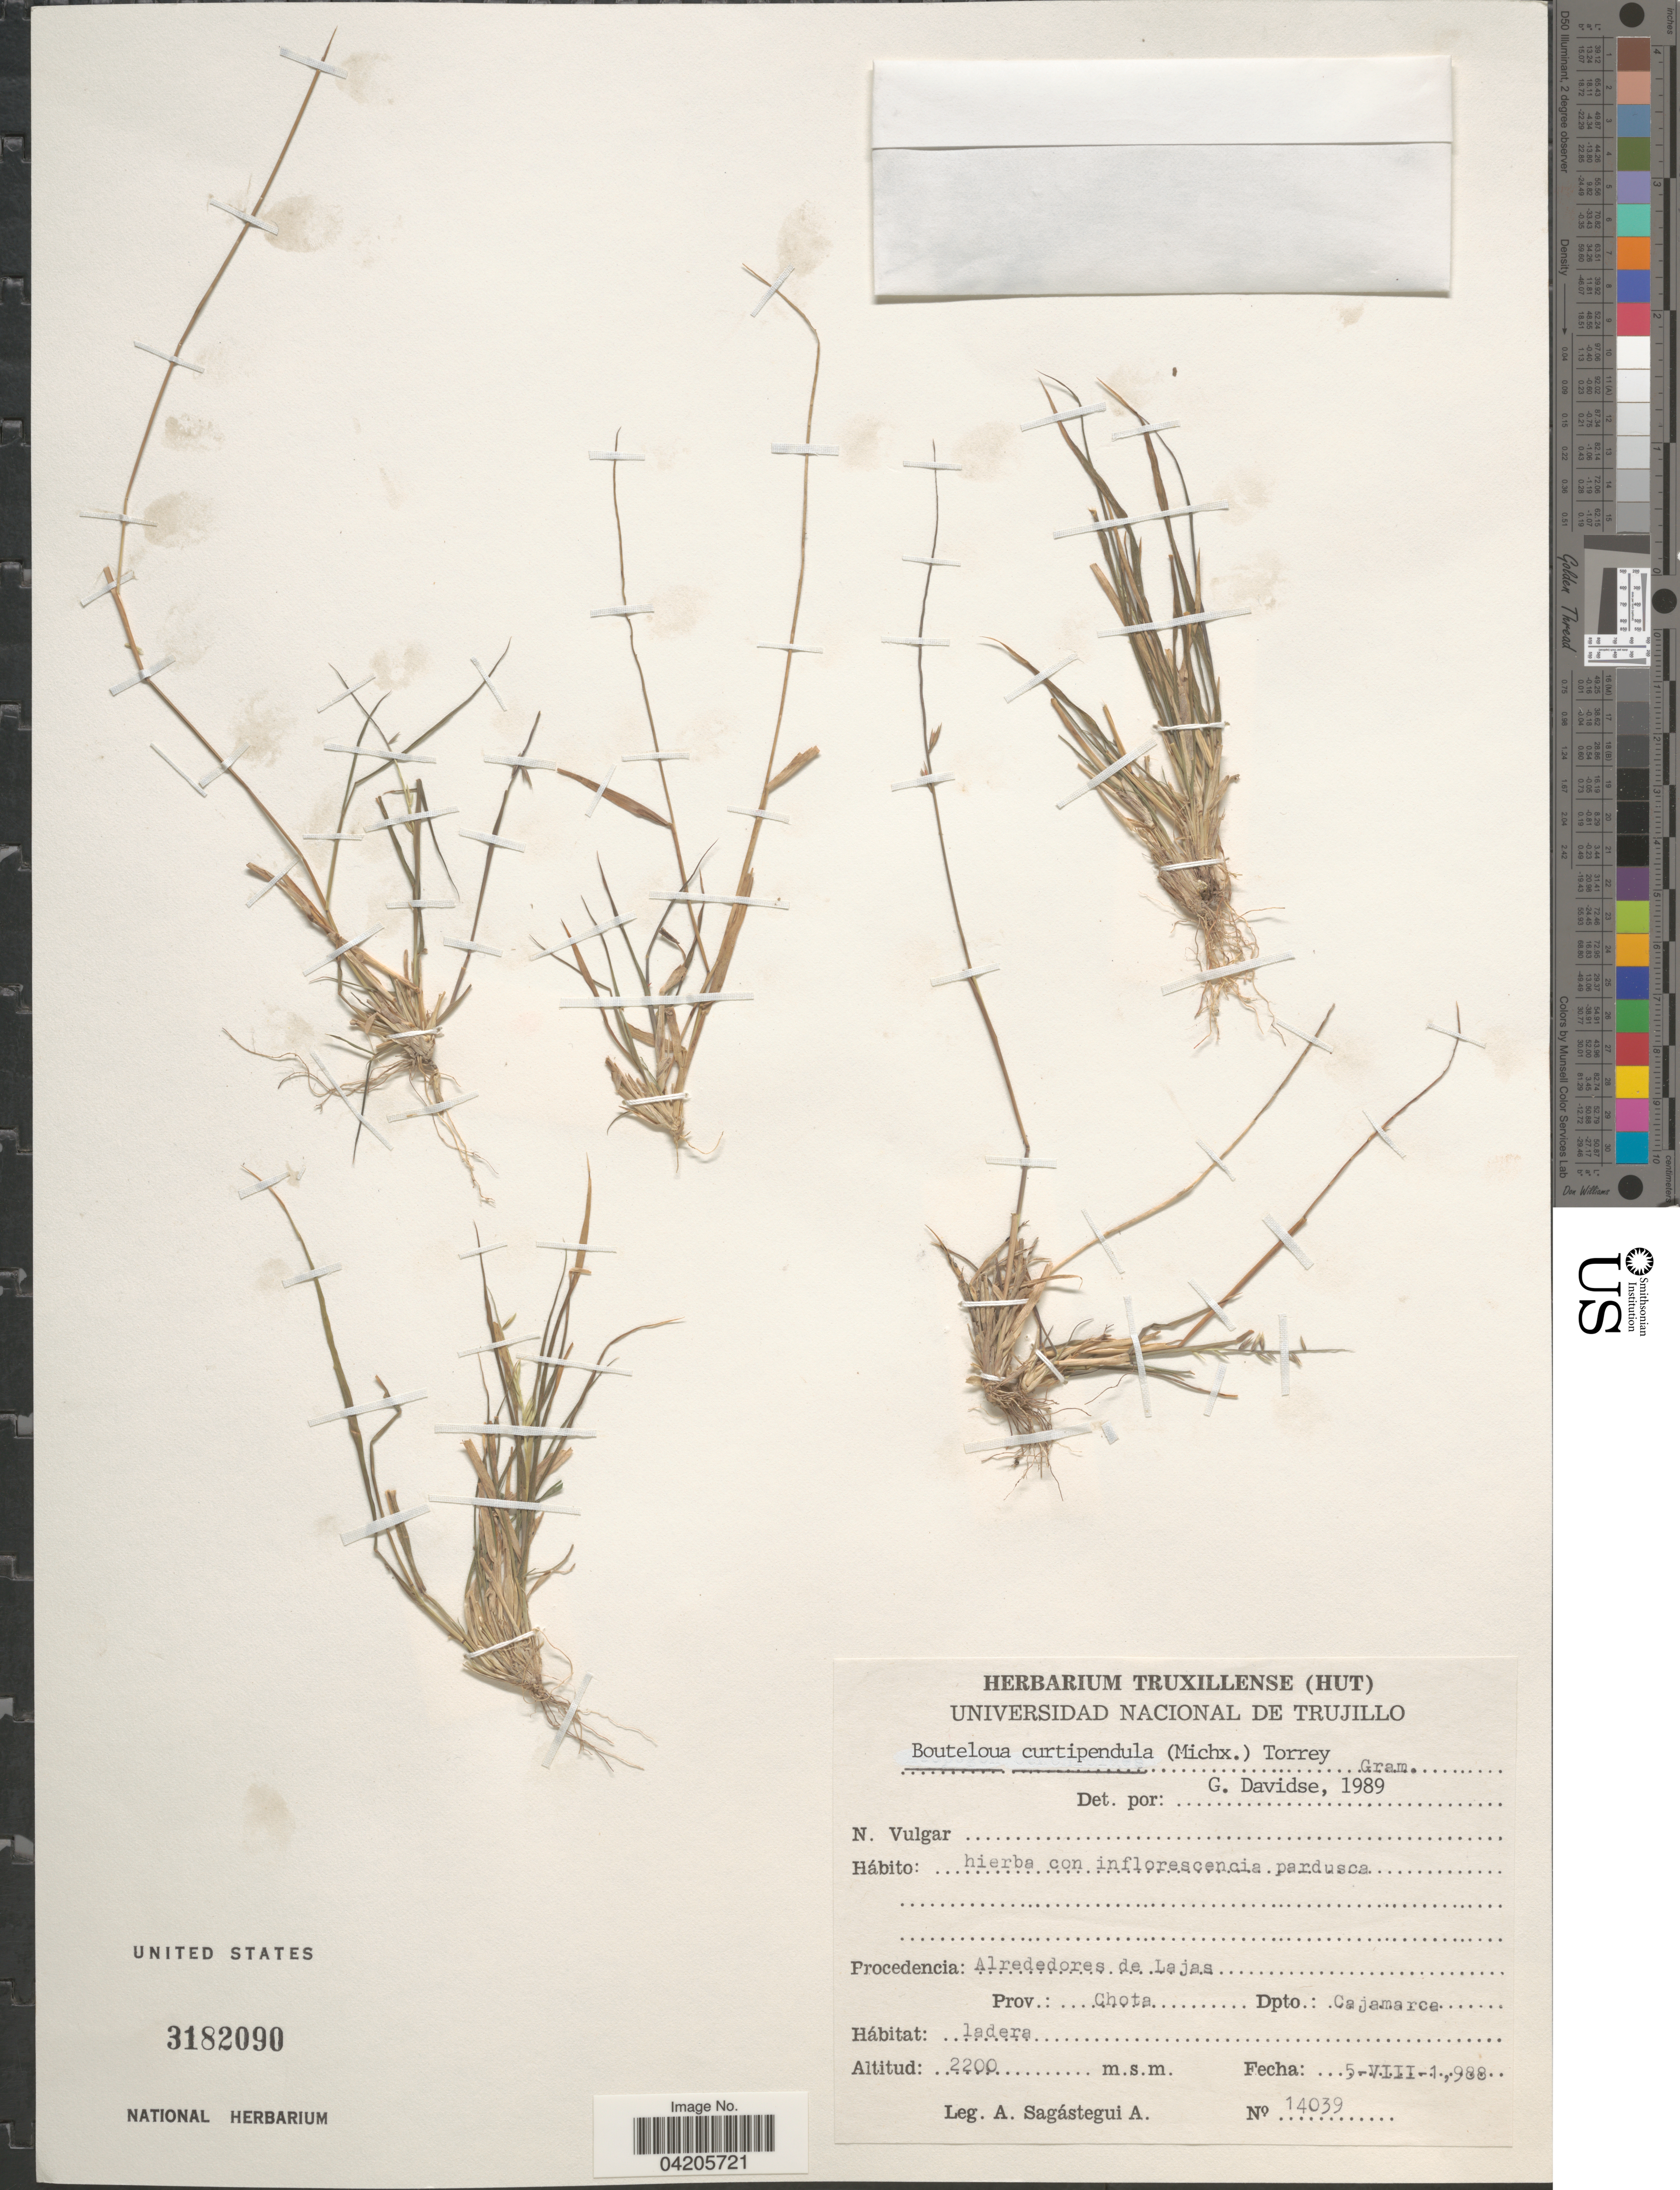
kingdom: Plantae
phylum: Tracheophyta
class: Liliopsida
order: Poales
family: Poaceae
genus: Bouteloua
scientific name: Bouteloua curtipendula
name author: (Michx.) Torr.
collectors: A. Sagástegui A.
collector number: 14039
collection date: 1988-08-05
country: Peru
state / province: Cajamarca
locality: Alrededores de Lajas. Prov.: Chota. Dpto.: Cajamarca.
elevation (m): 2200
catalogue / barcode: US 3182090